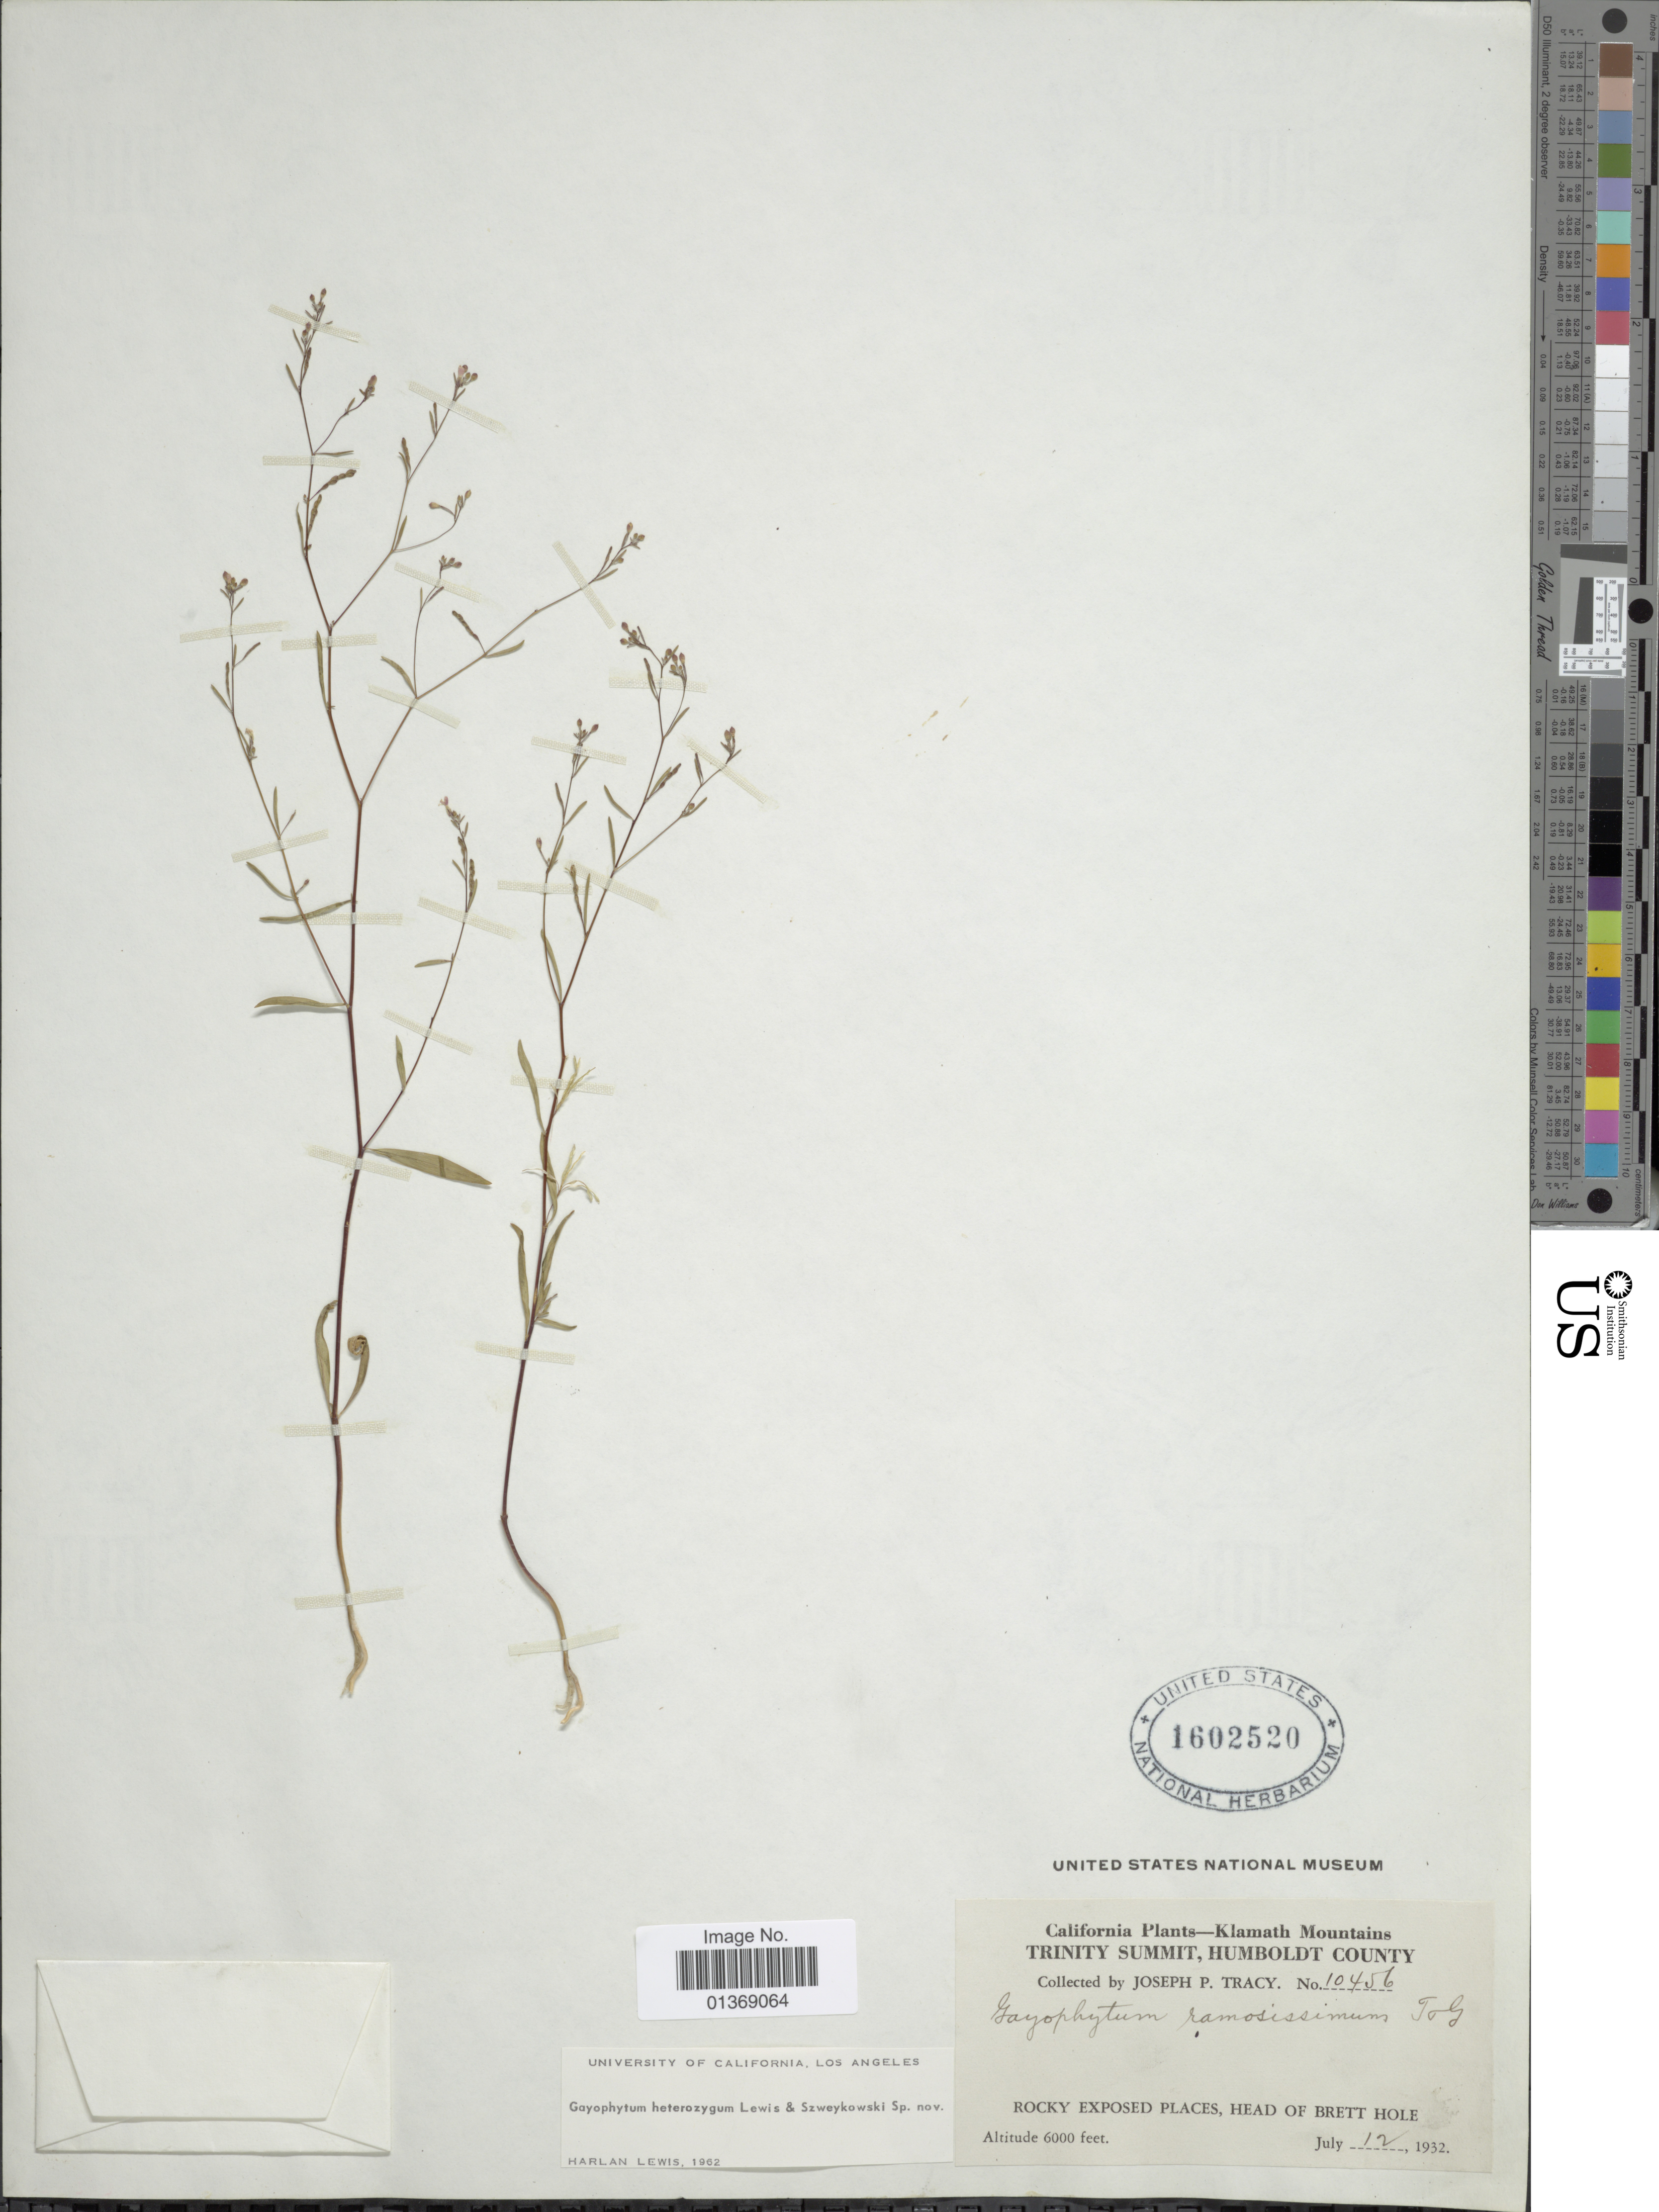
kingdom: Plantae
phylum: Tracheophyta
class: Magnoliopsida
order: Myrtales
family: Onagraceae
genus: Gayophytum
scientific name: Gayophytum heterozygum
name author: F. H. Lewis & Szweyk.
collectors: J. Tracy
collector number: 10456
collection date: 1932-07-12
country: United States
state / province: California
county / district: Humboldt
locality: Klamath Mountains, Trinity Summit, Humboldt County. Rocky Exposed Places, Head of Brett Hole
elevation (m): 1829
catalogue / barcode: US 1602520